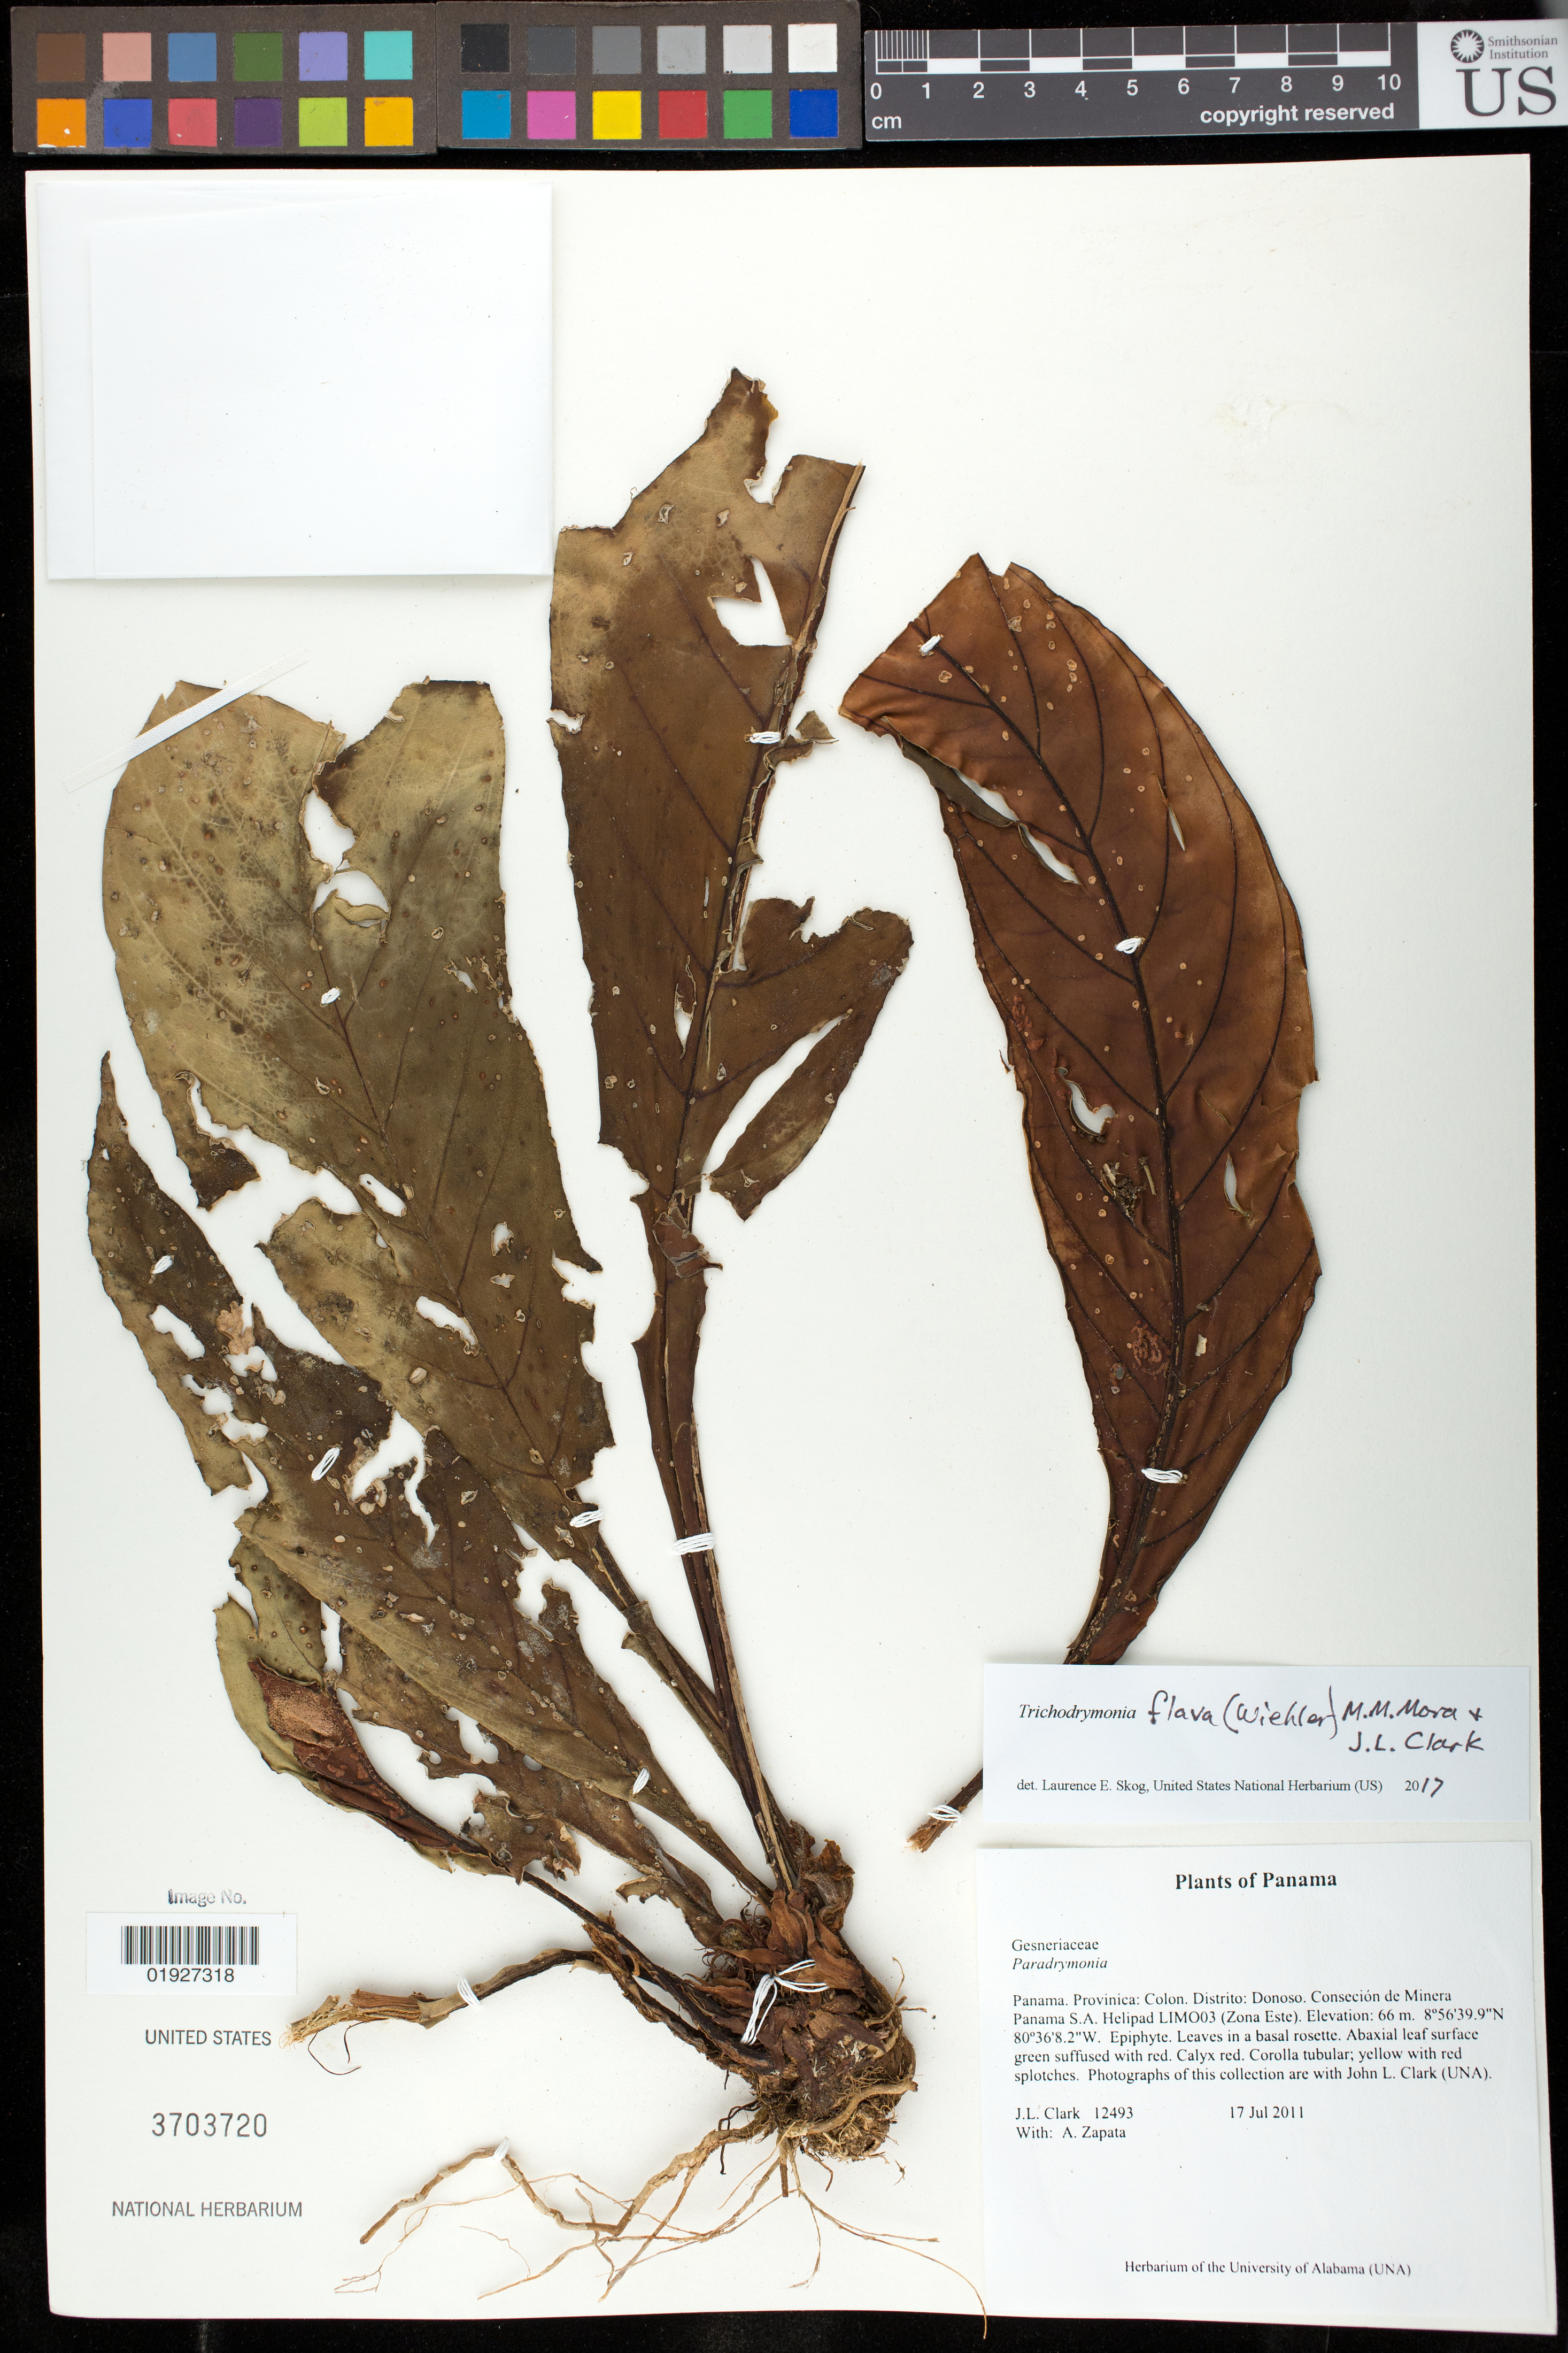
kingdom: Plantae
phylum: Tracheophyta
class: Magnoliopsida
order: Lamiales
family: Gesneriaceae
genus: Trichodrymonia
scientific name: Trichodrymonia flava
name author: (Wiehler) M.M. Mora & J.L. Clark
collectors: J. L. Clark & A. Zapata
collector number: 12493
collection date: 2011-07-17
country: Panama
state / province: Colón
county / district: Donoso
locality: Consecion de Minera Panama S.A. Helipad LIM003 (Zona Este)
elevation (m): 66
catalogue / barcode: US 3703720